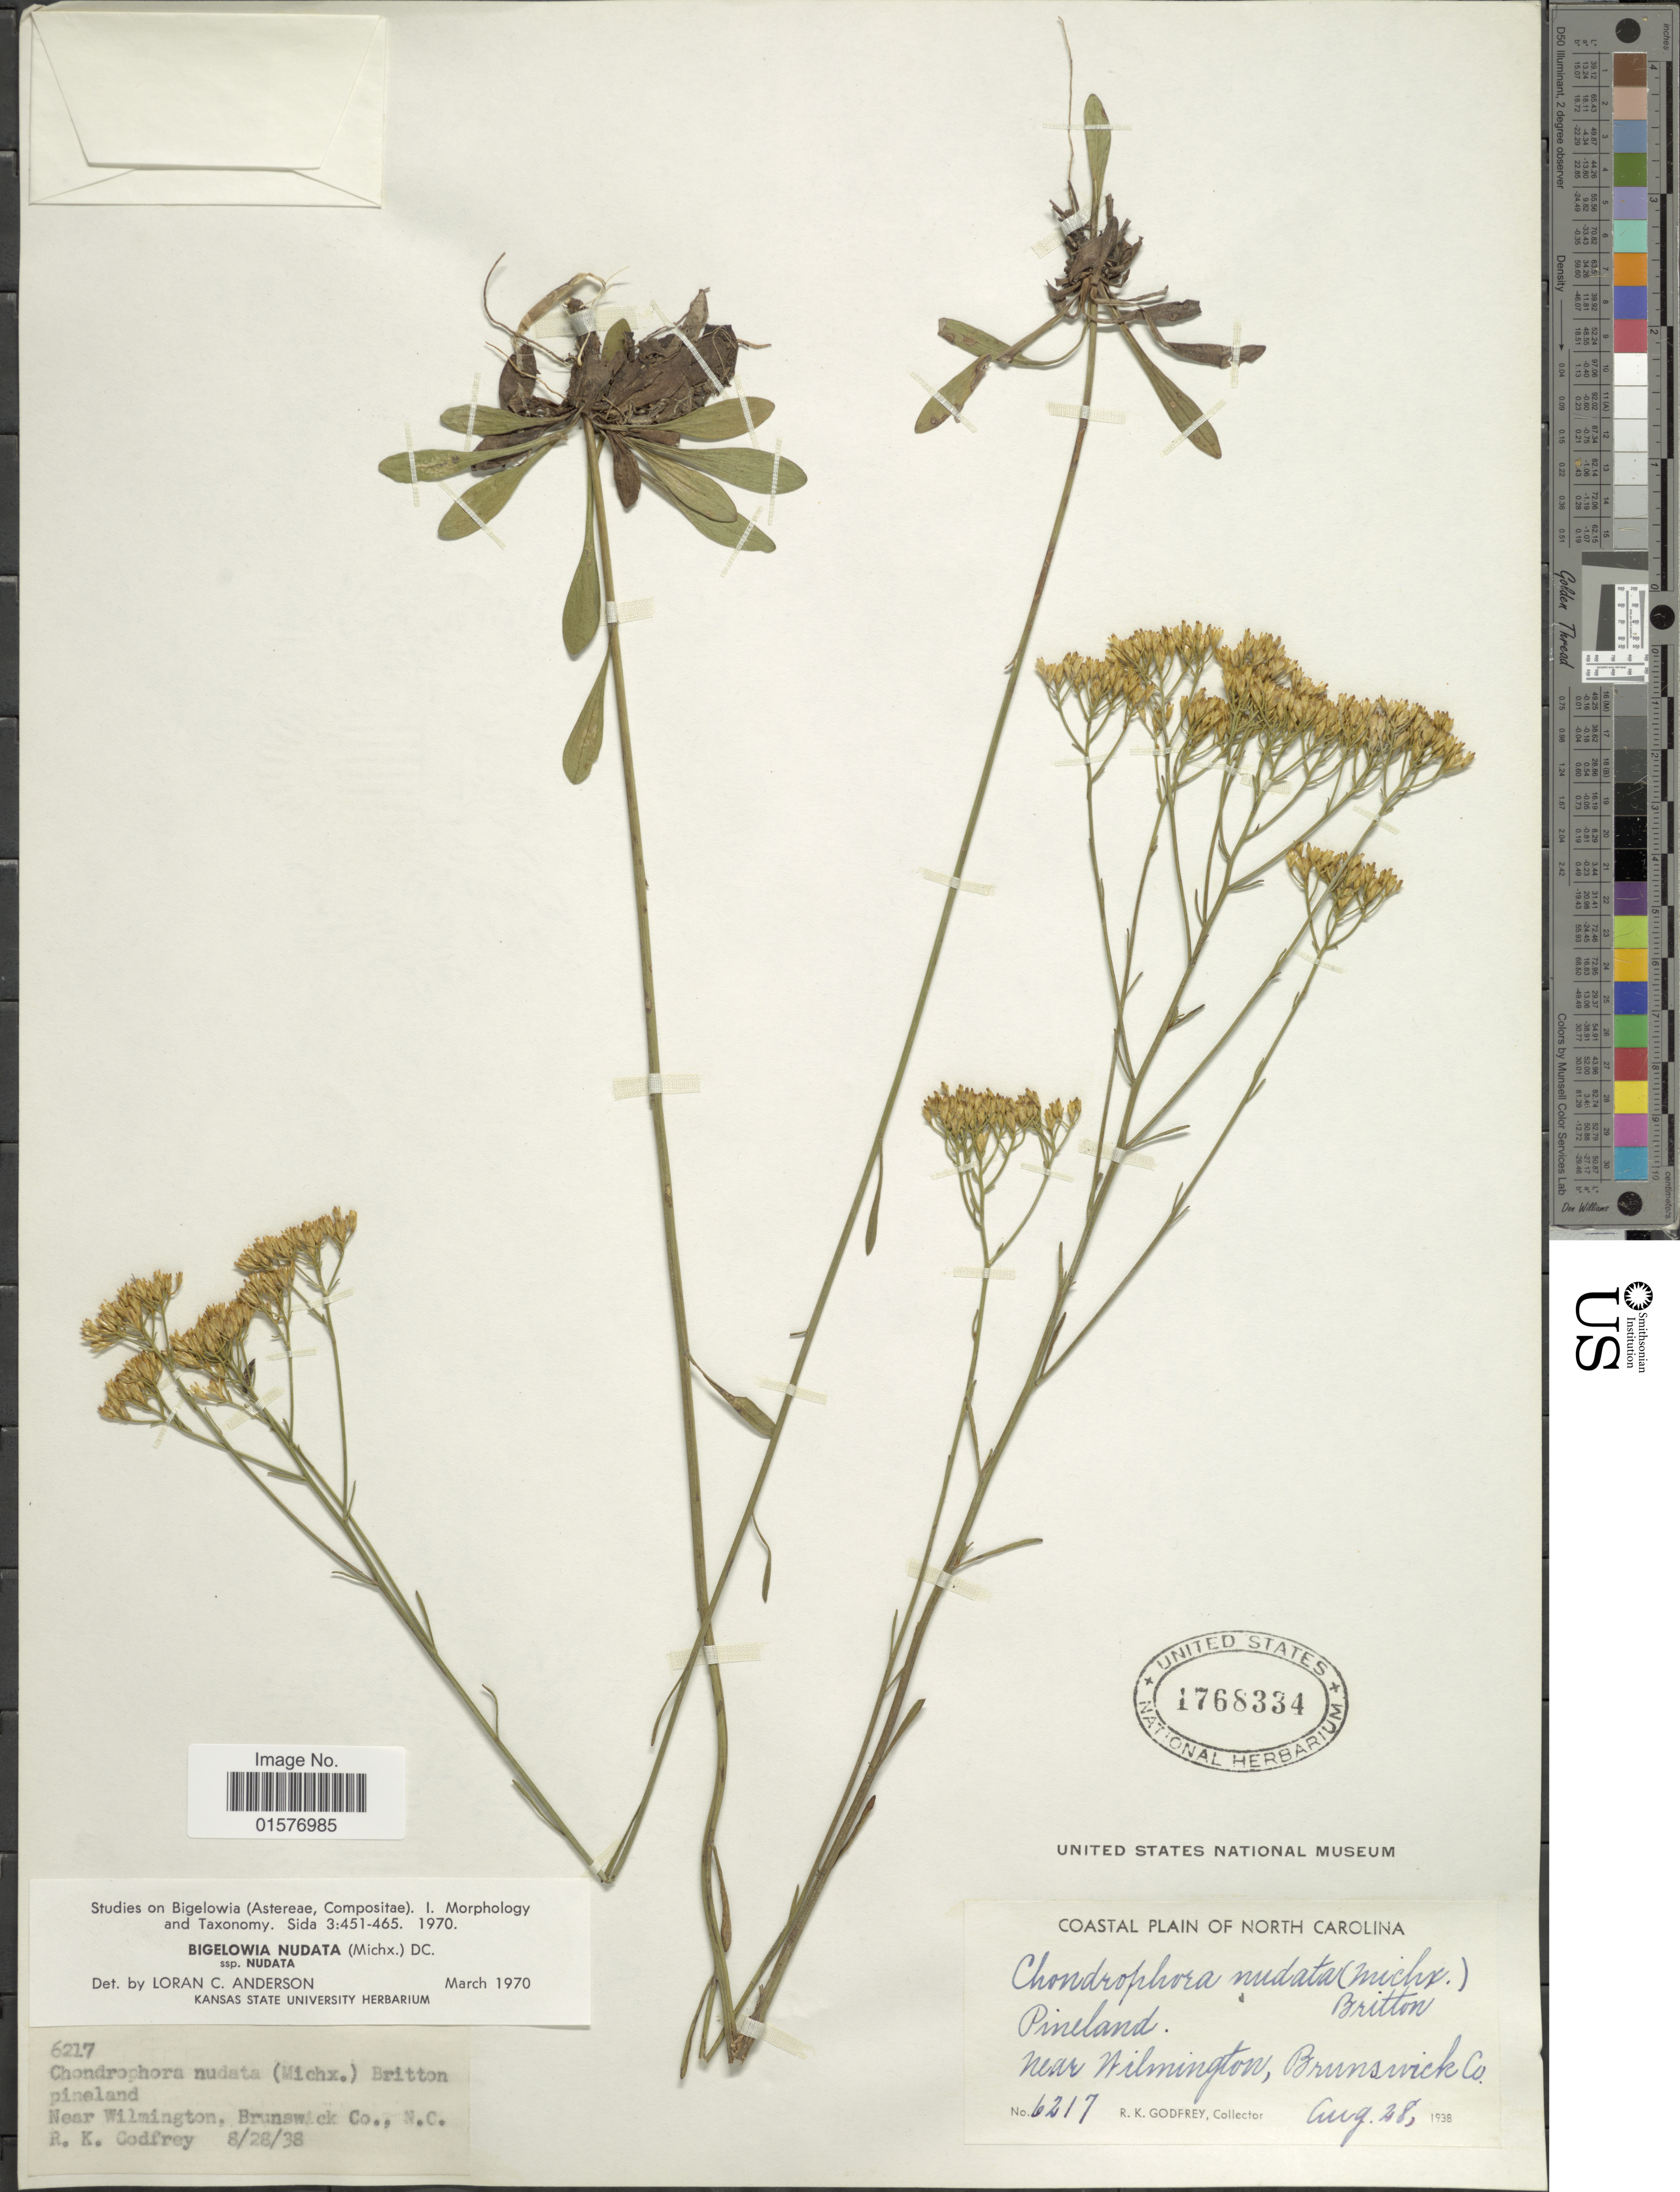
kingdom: Plantae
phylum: Tracheophyta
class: Magnoliopsida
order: Asterales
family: Asteraceae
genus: Bigelowia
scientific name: Bigelowia nudata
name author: (Michx.) DC.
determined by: Urbatsch, Lowell E., Curator (LSU), Louisiana State University (UNITED STATES)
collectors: R. K. Godfrey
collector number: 6217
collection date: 1938-08-28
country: United States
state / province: North Carolina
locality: Coastal Plain of North Carolina, Pineland, Near Wilmington, Brunswick Co.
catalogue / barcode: US 1768334